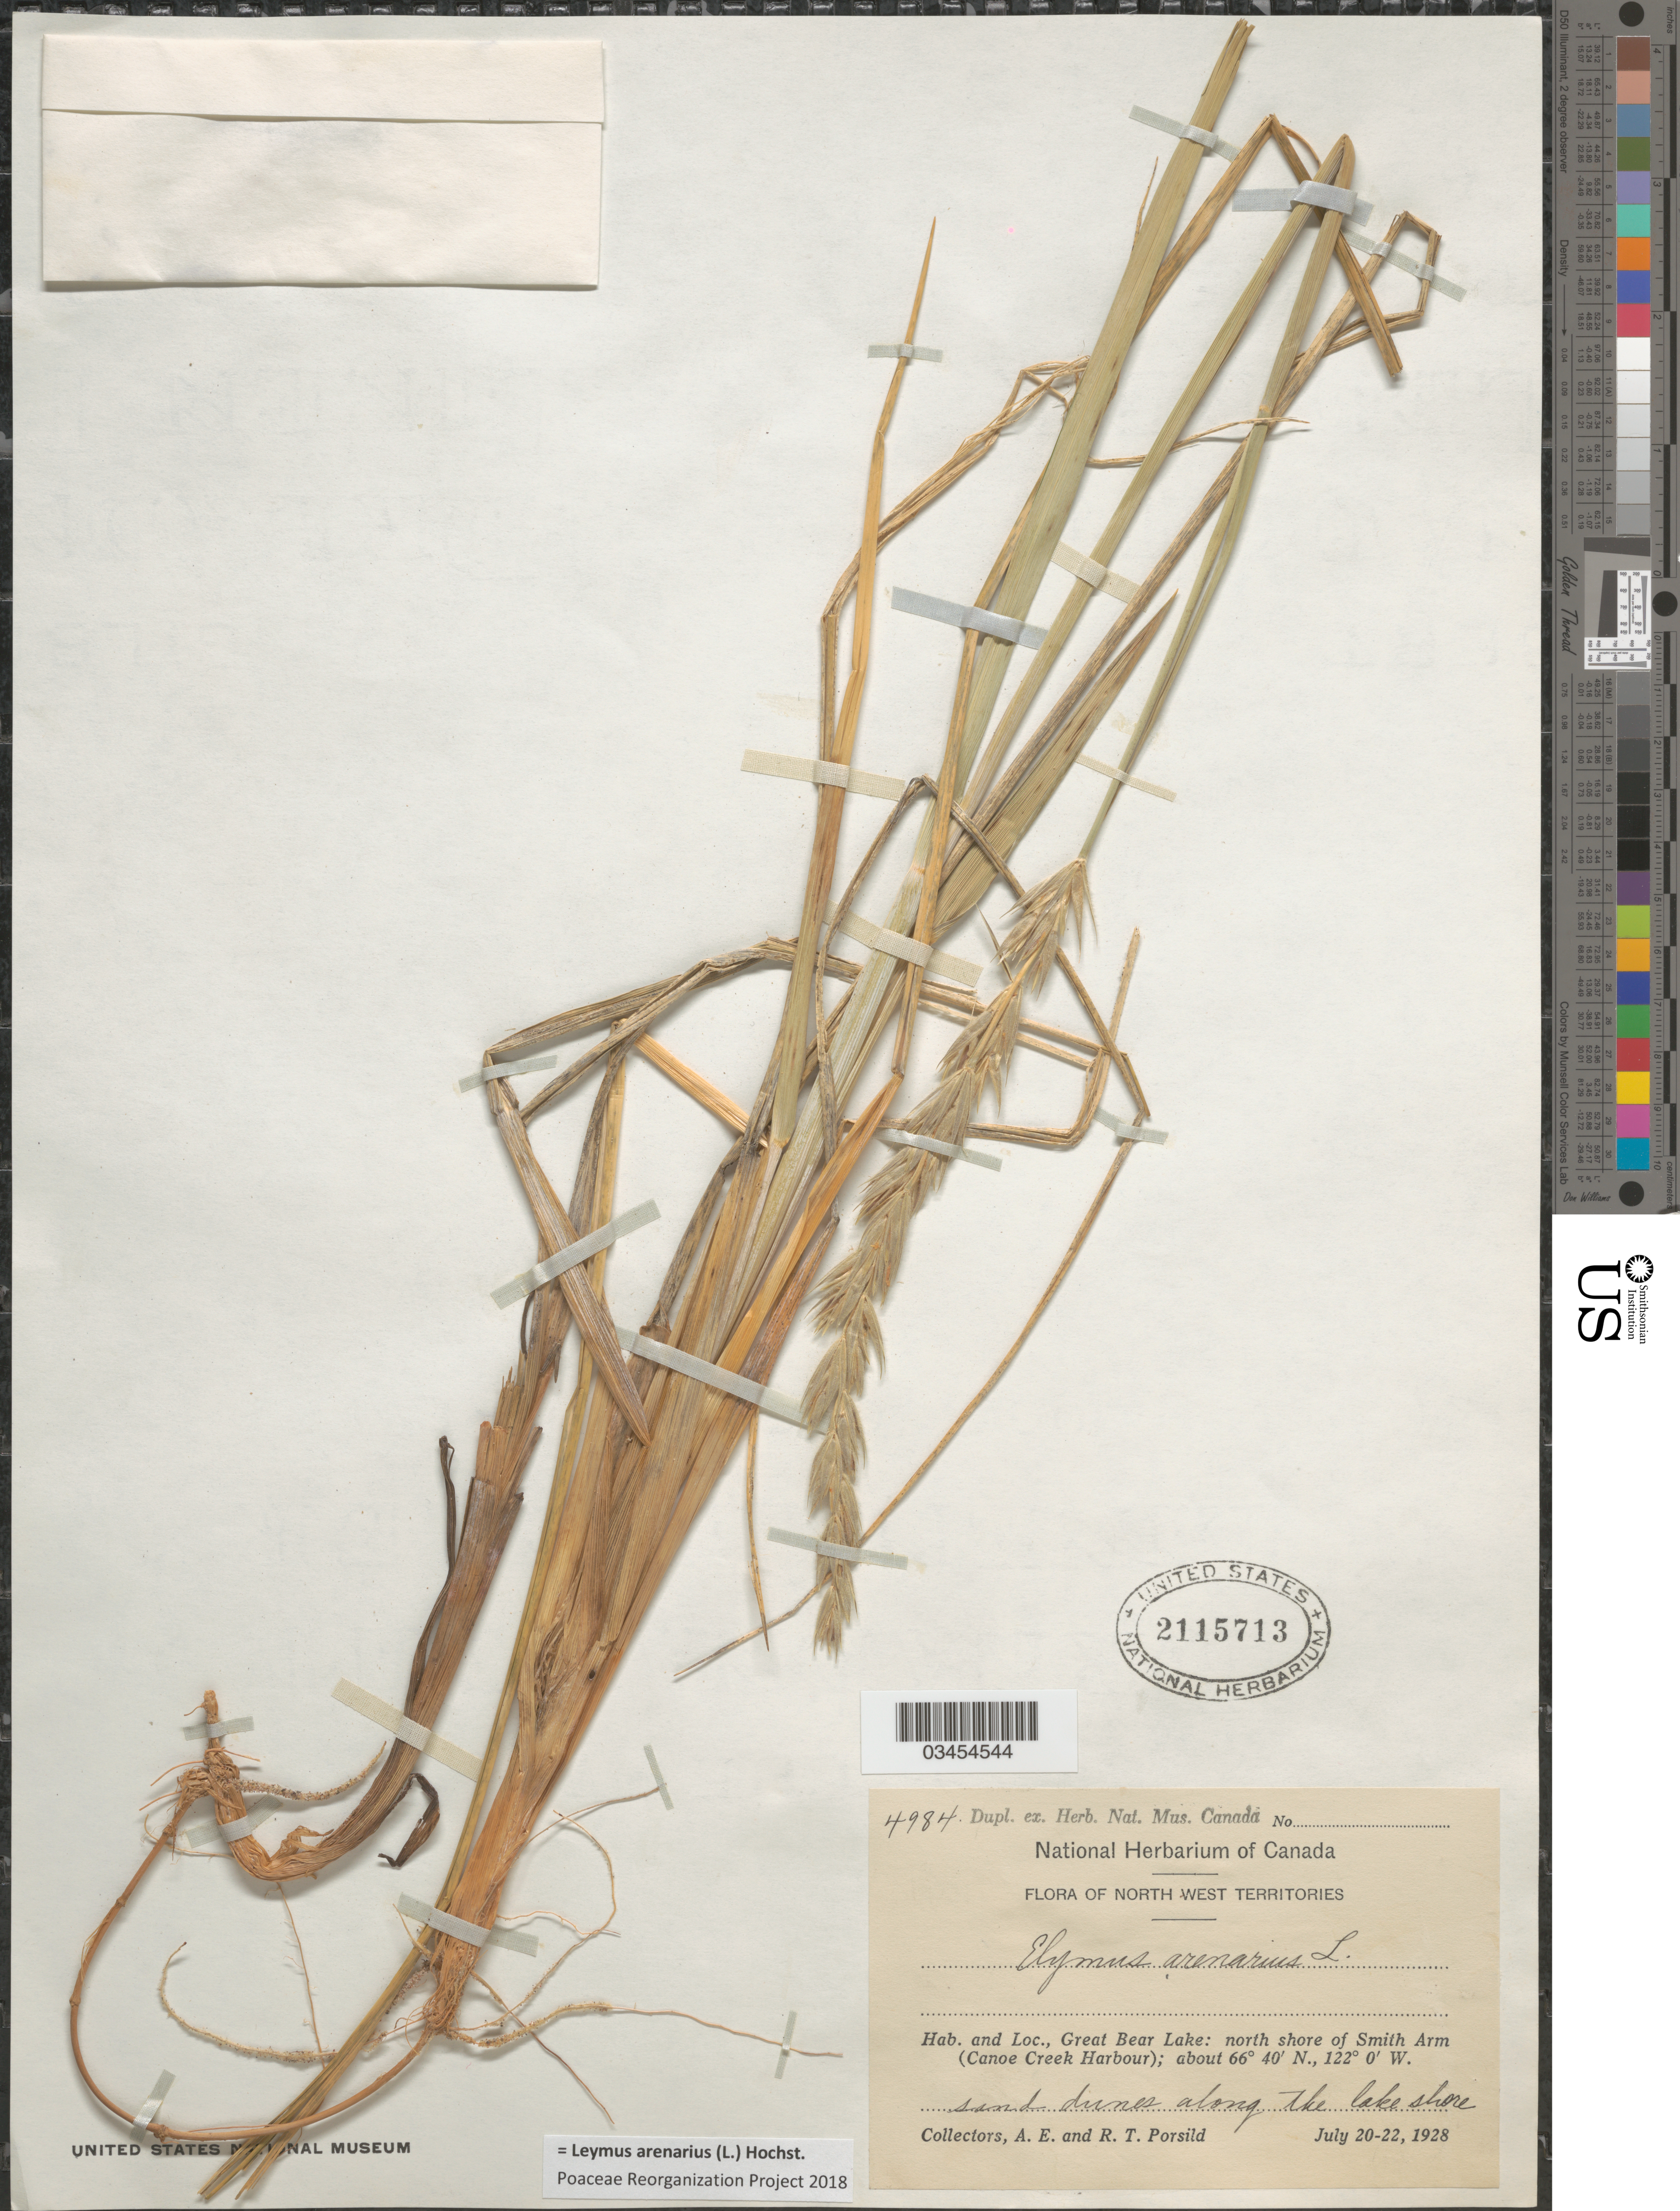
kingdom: Plantae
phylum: Tracheophyta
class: Liliopsida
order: Poales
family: Poaceae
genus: Leymus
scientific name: Leymus mollis subsp. villosissimus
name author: (Scribn.) Á. Löve & D. Löve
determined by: Soreng, Robert J., Research Associate (BOT), Smithsonian Institution - National Museum of Natural History (UNITED STATES)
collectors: A. E. Porsild & R. T. Porsild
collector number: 4984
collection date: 1928-07-20/1928-07-22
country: Canada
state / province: Northwest Territories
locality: Great Bar Lake: north shore of Smith Arm (Canoe Creek Harbour). Sand dunes along the lake shore.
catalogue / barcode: US 2115713